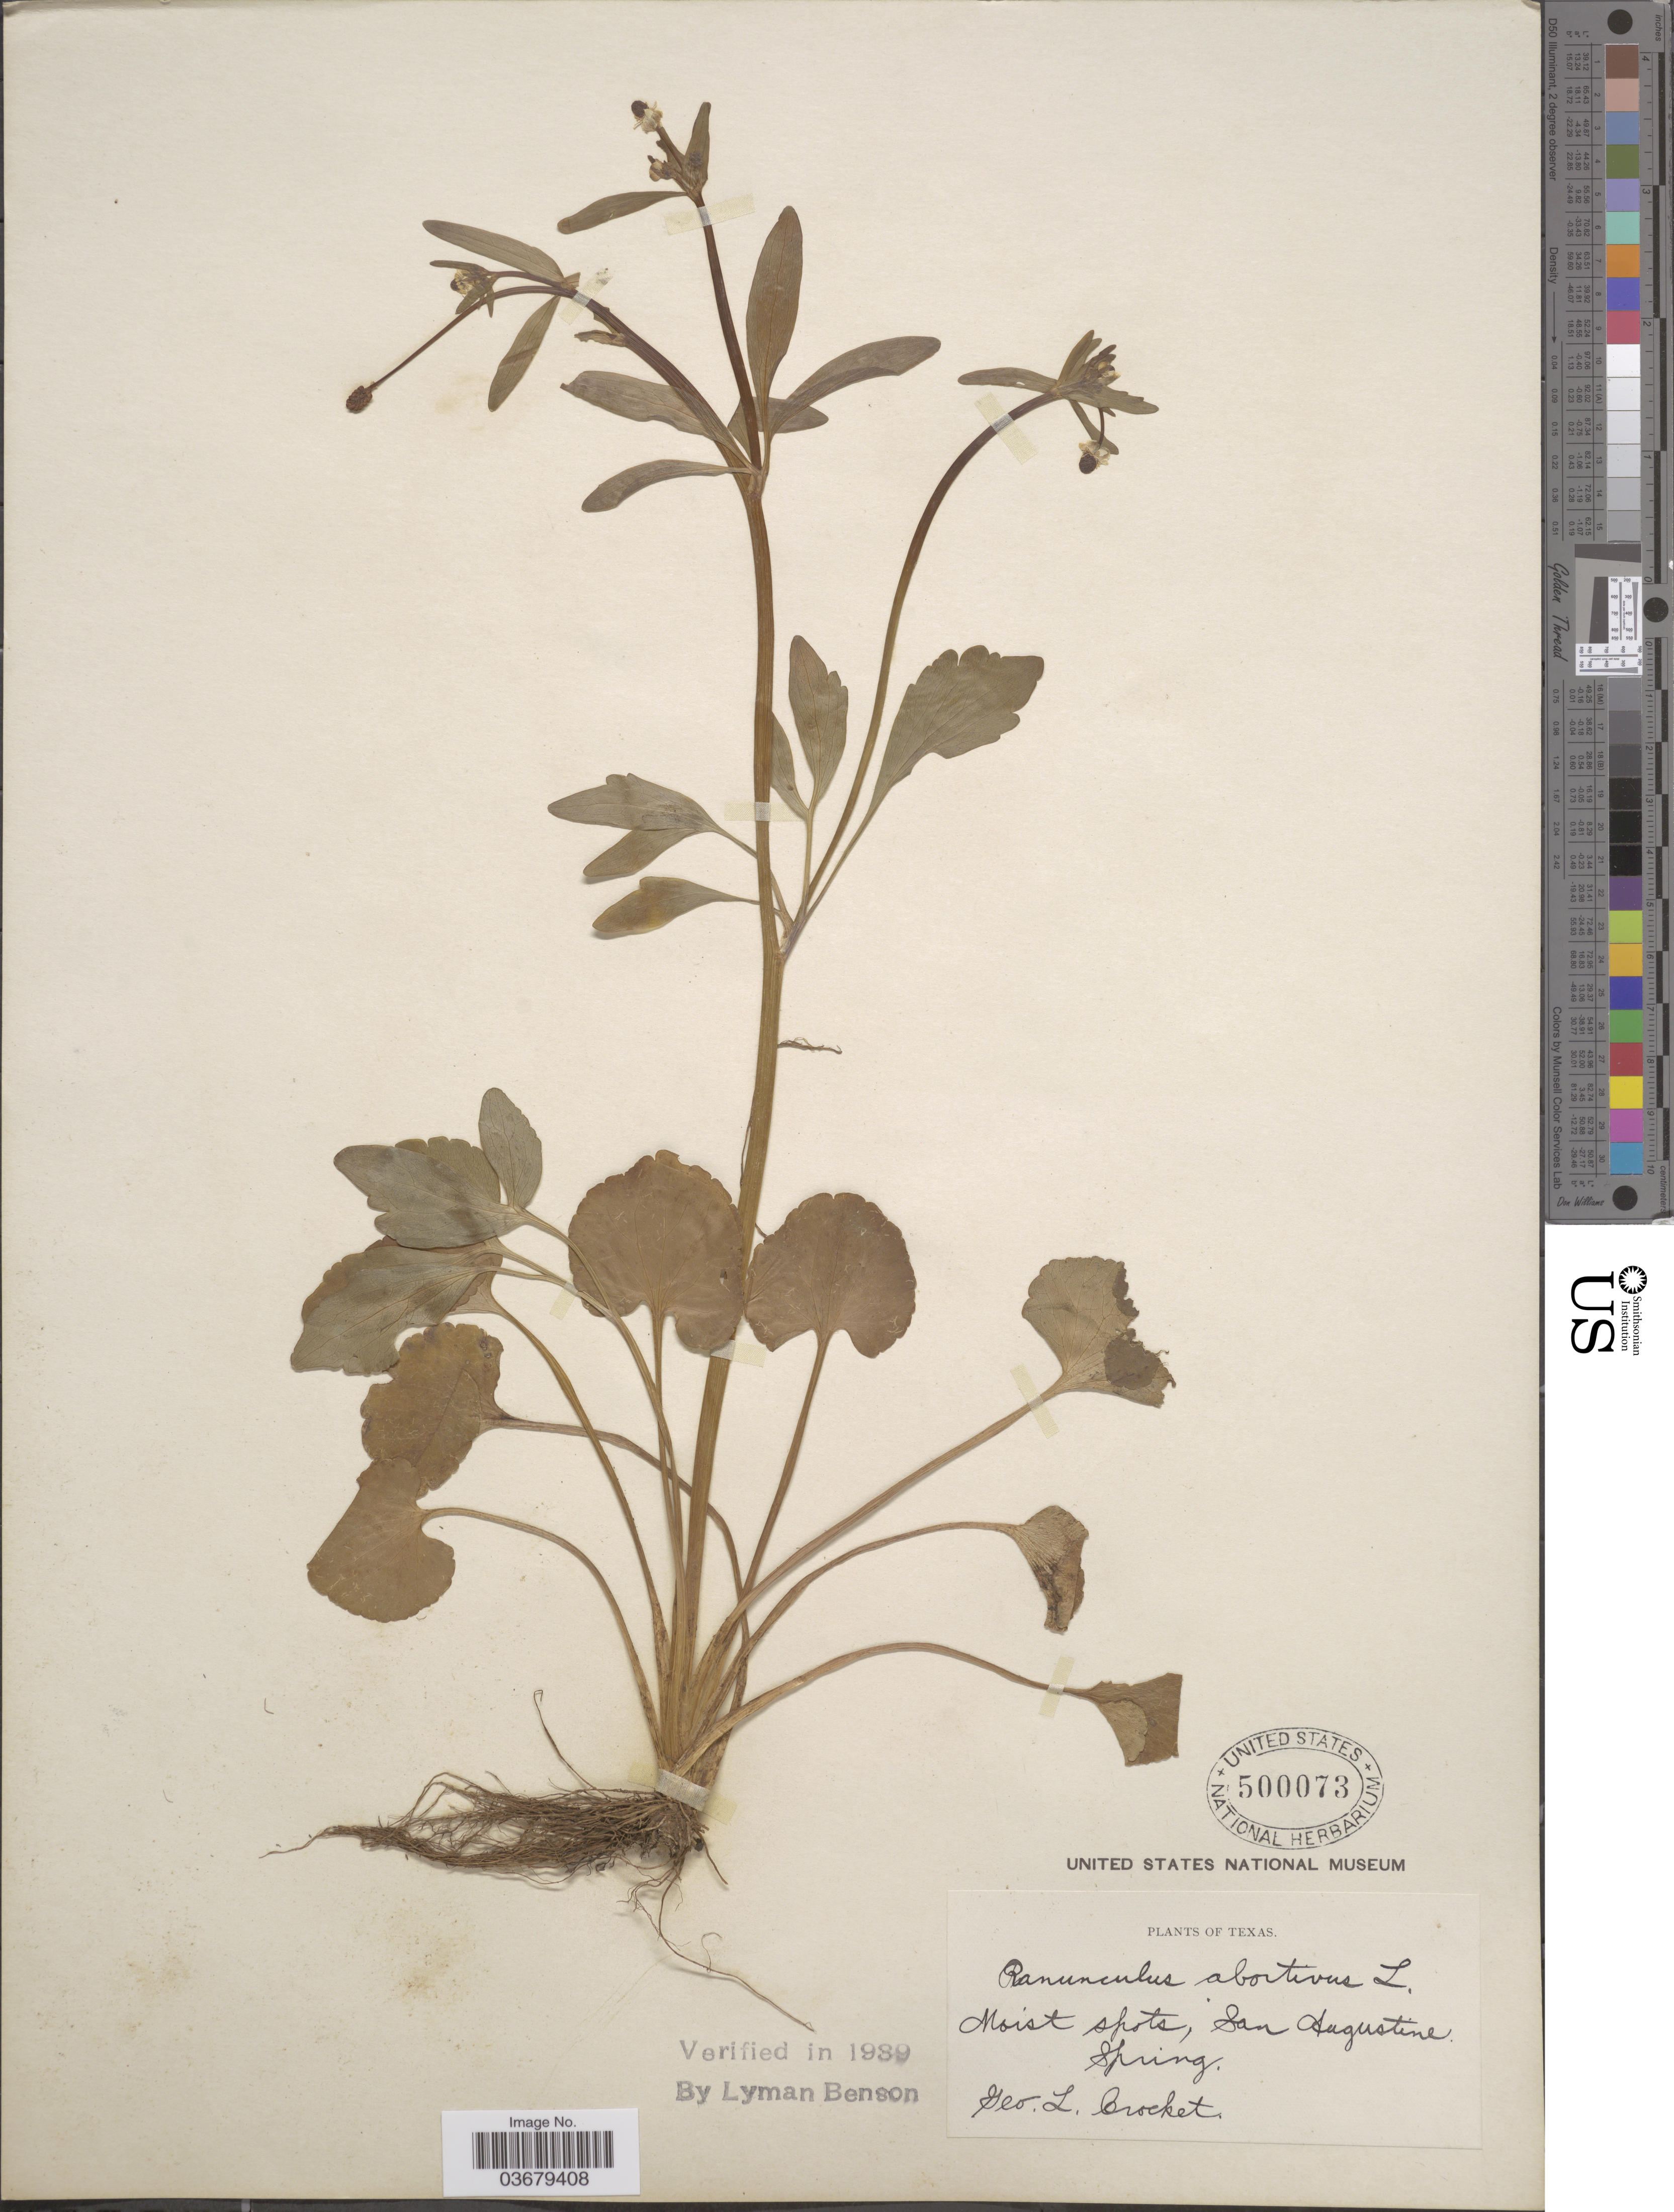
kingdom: Plantae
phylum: Tracheophyta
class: Magnoliopsida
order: Ranunculales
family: Ranunculaceae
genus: Ranunculus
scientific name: Ranunculus abortivus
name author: L.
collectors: G. Crocket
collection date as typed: Spring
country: United States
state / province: Texas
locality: San Augustine.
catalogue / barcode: US 500073